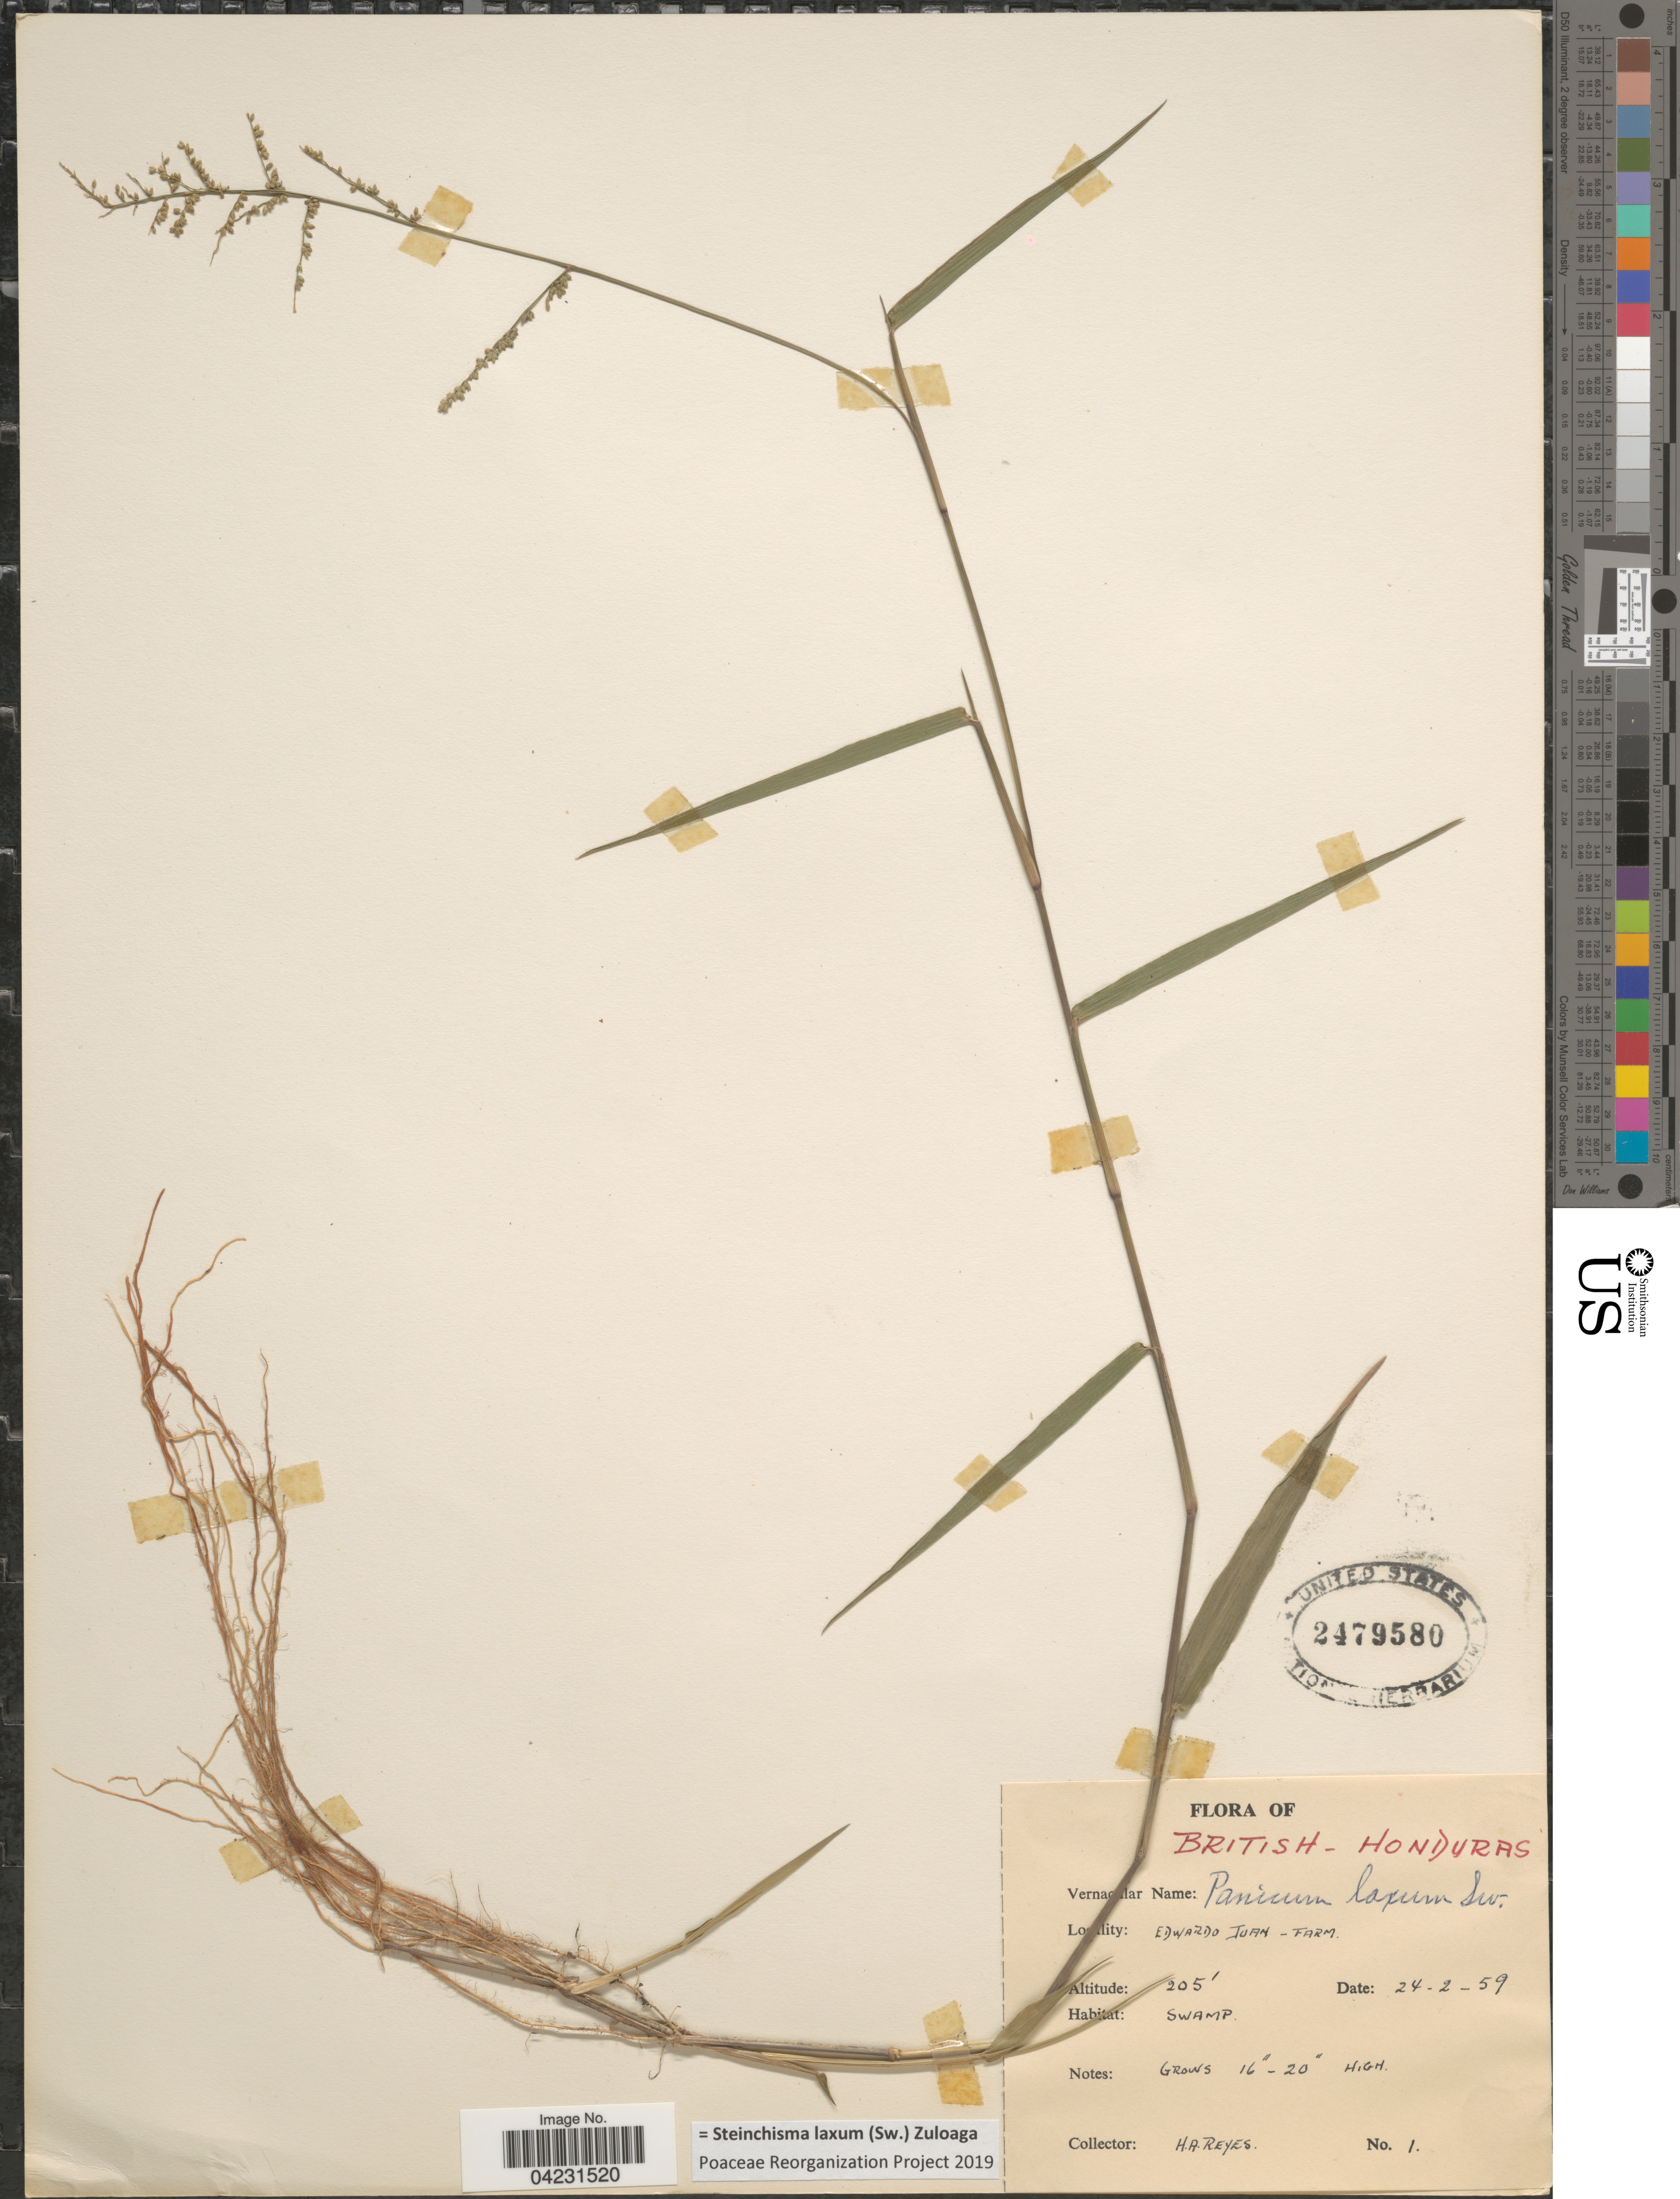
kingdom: Plantae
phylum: Tracheophyta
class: Liliopsida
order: Poales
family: Poaceae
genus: Steinchisma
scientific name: Steinchisma laxum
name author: (Sw.) Zuloaga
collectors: H. Reyes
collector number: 1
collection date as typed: Transcribed d/m/y: 24/2/59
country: Belize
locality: British Honduras. Edwardo Juan- Farm.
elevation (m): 62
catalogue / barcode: US 2479580